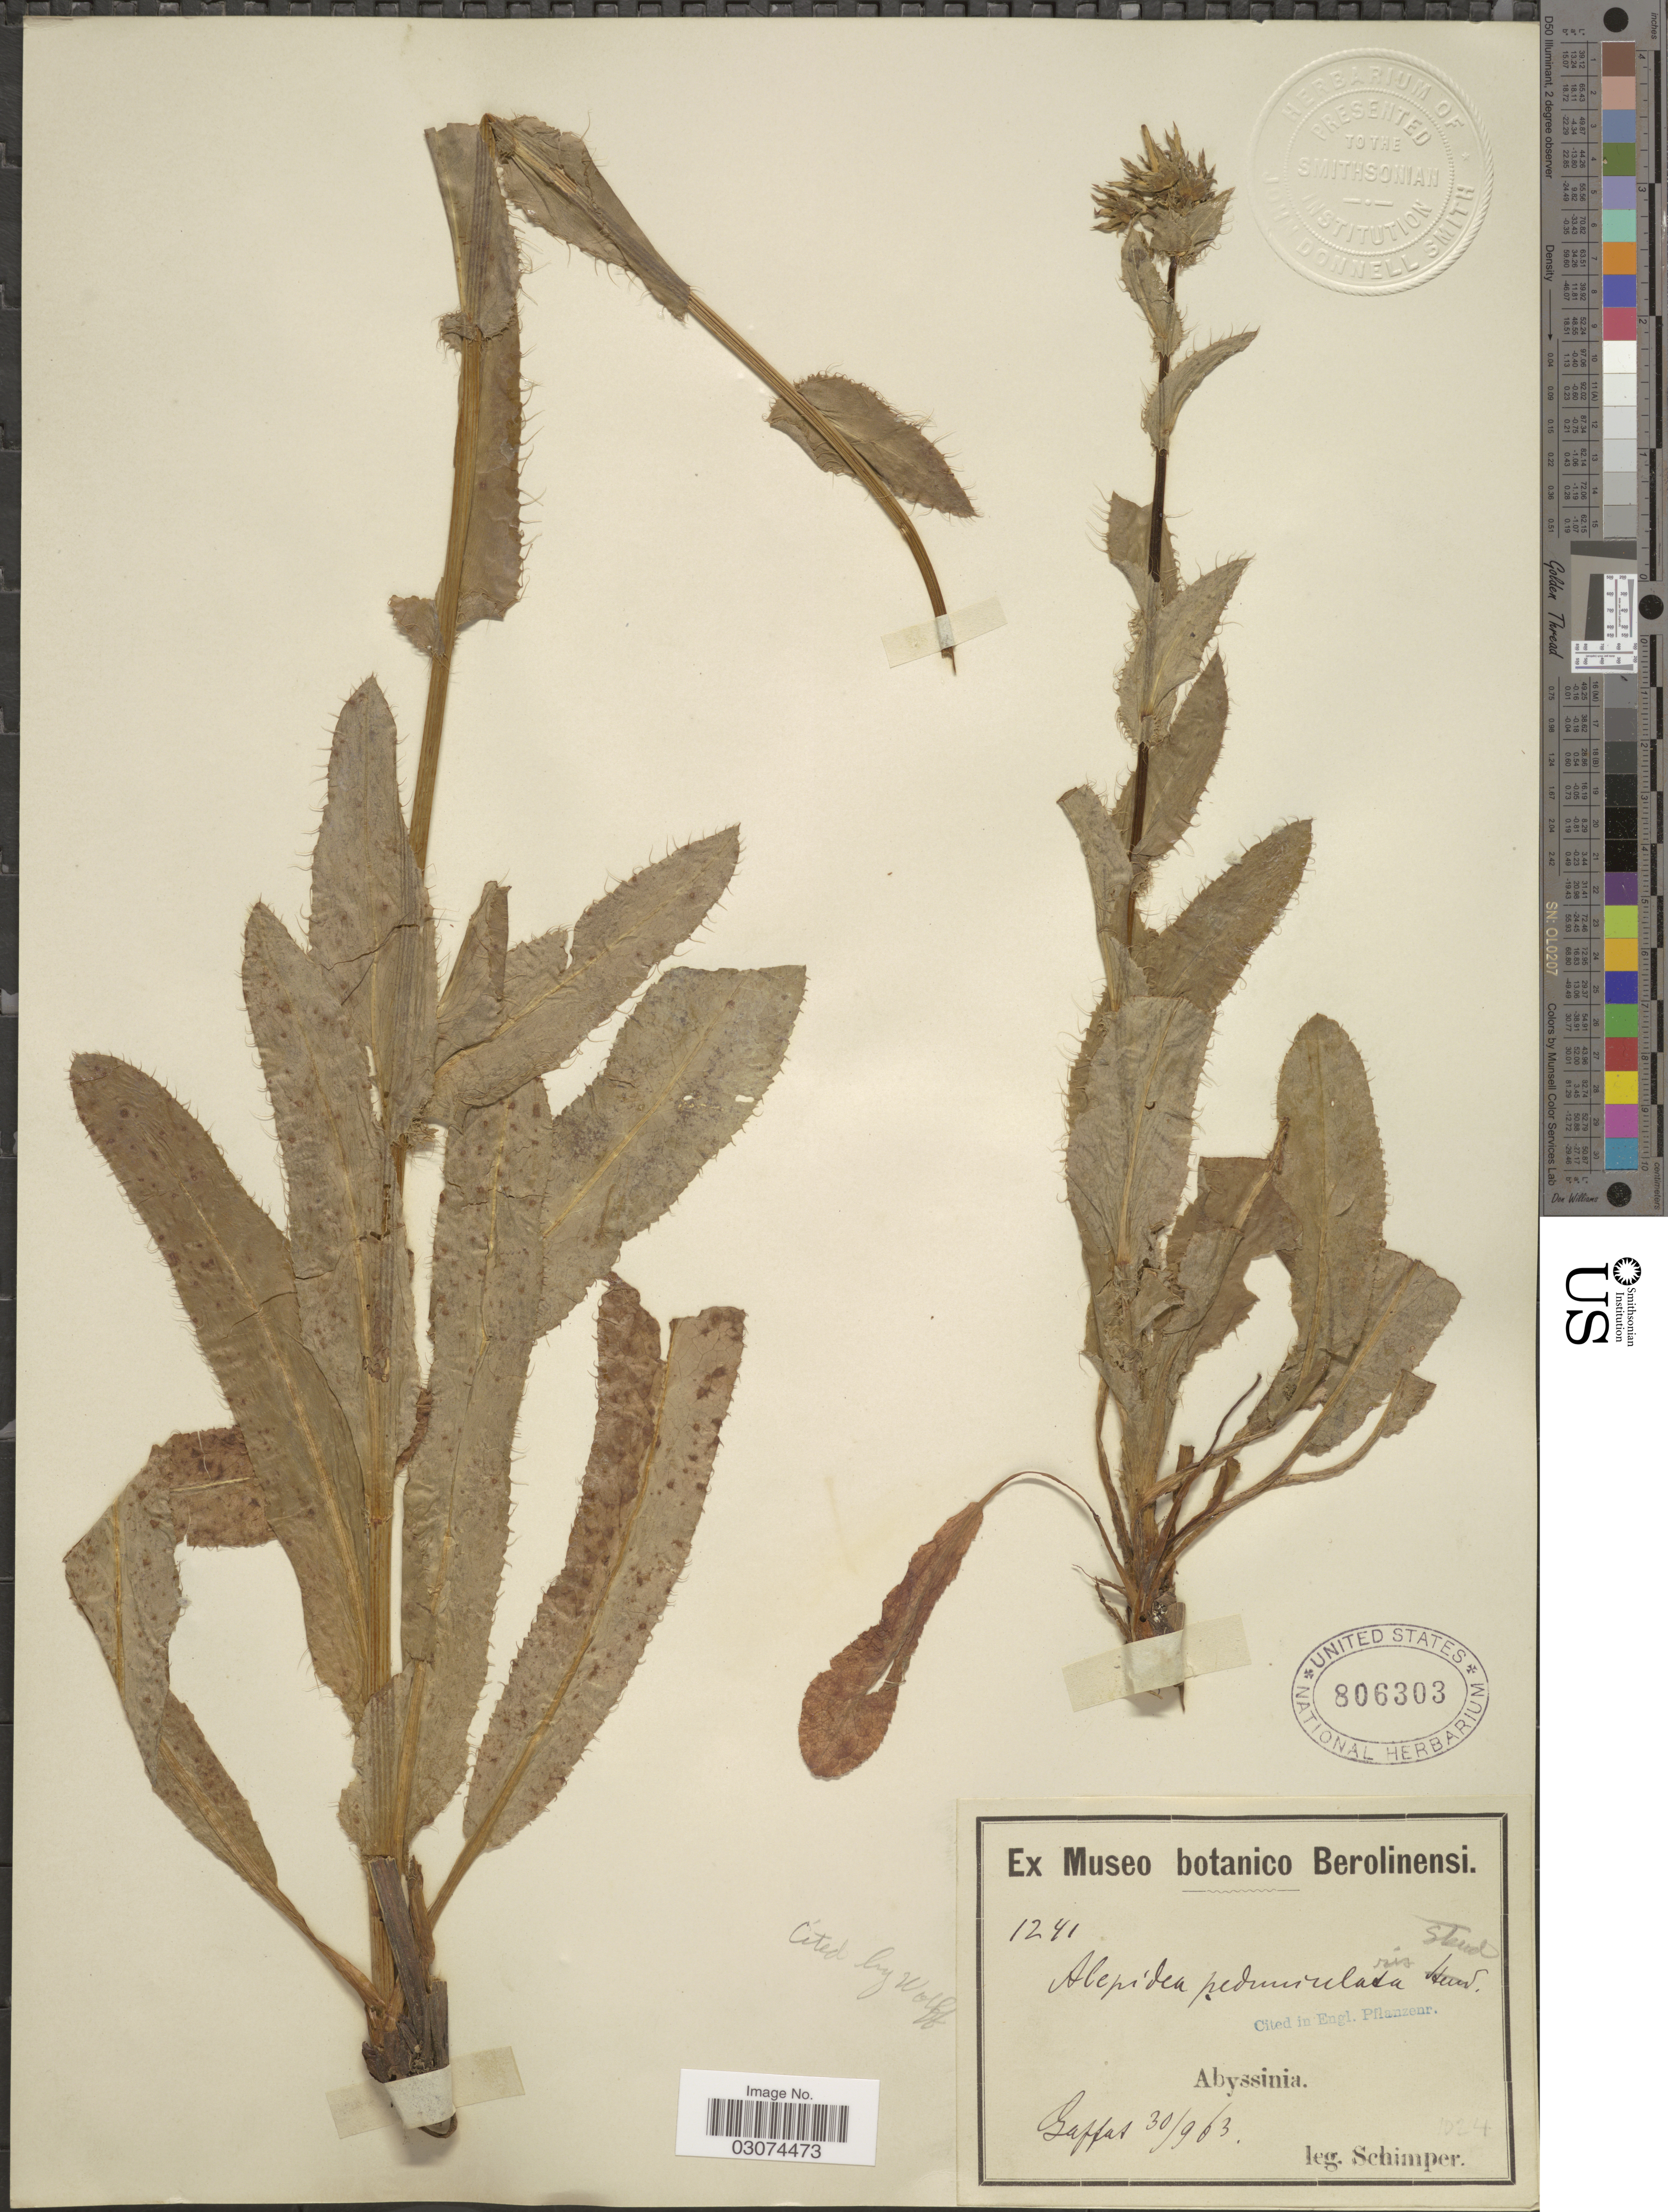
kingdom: Plantae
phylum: Tracheophyta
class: Magnoliopsida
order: Apiales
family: Apiaceae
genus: Alepidea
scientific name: Alepidea peduncularis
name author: Steud. ex A. Rich.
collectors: -. Schimper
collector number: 1241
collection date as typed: Transcribed d/m/y: 30/9/63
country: Eritrea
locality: Abyssinia. Gaffat.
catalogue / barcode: US 806303